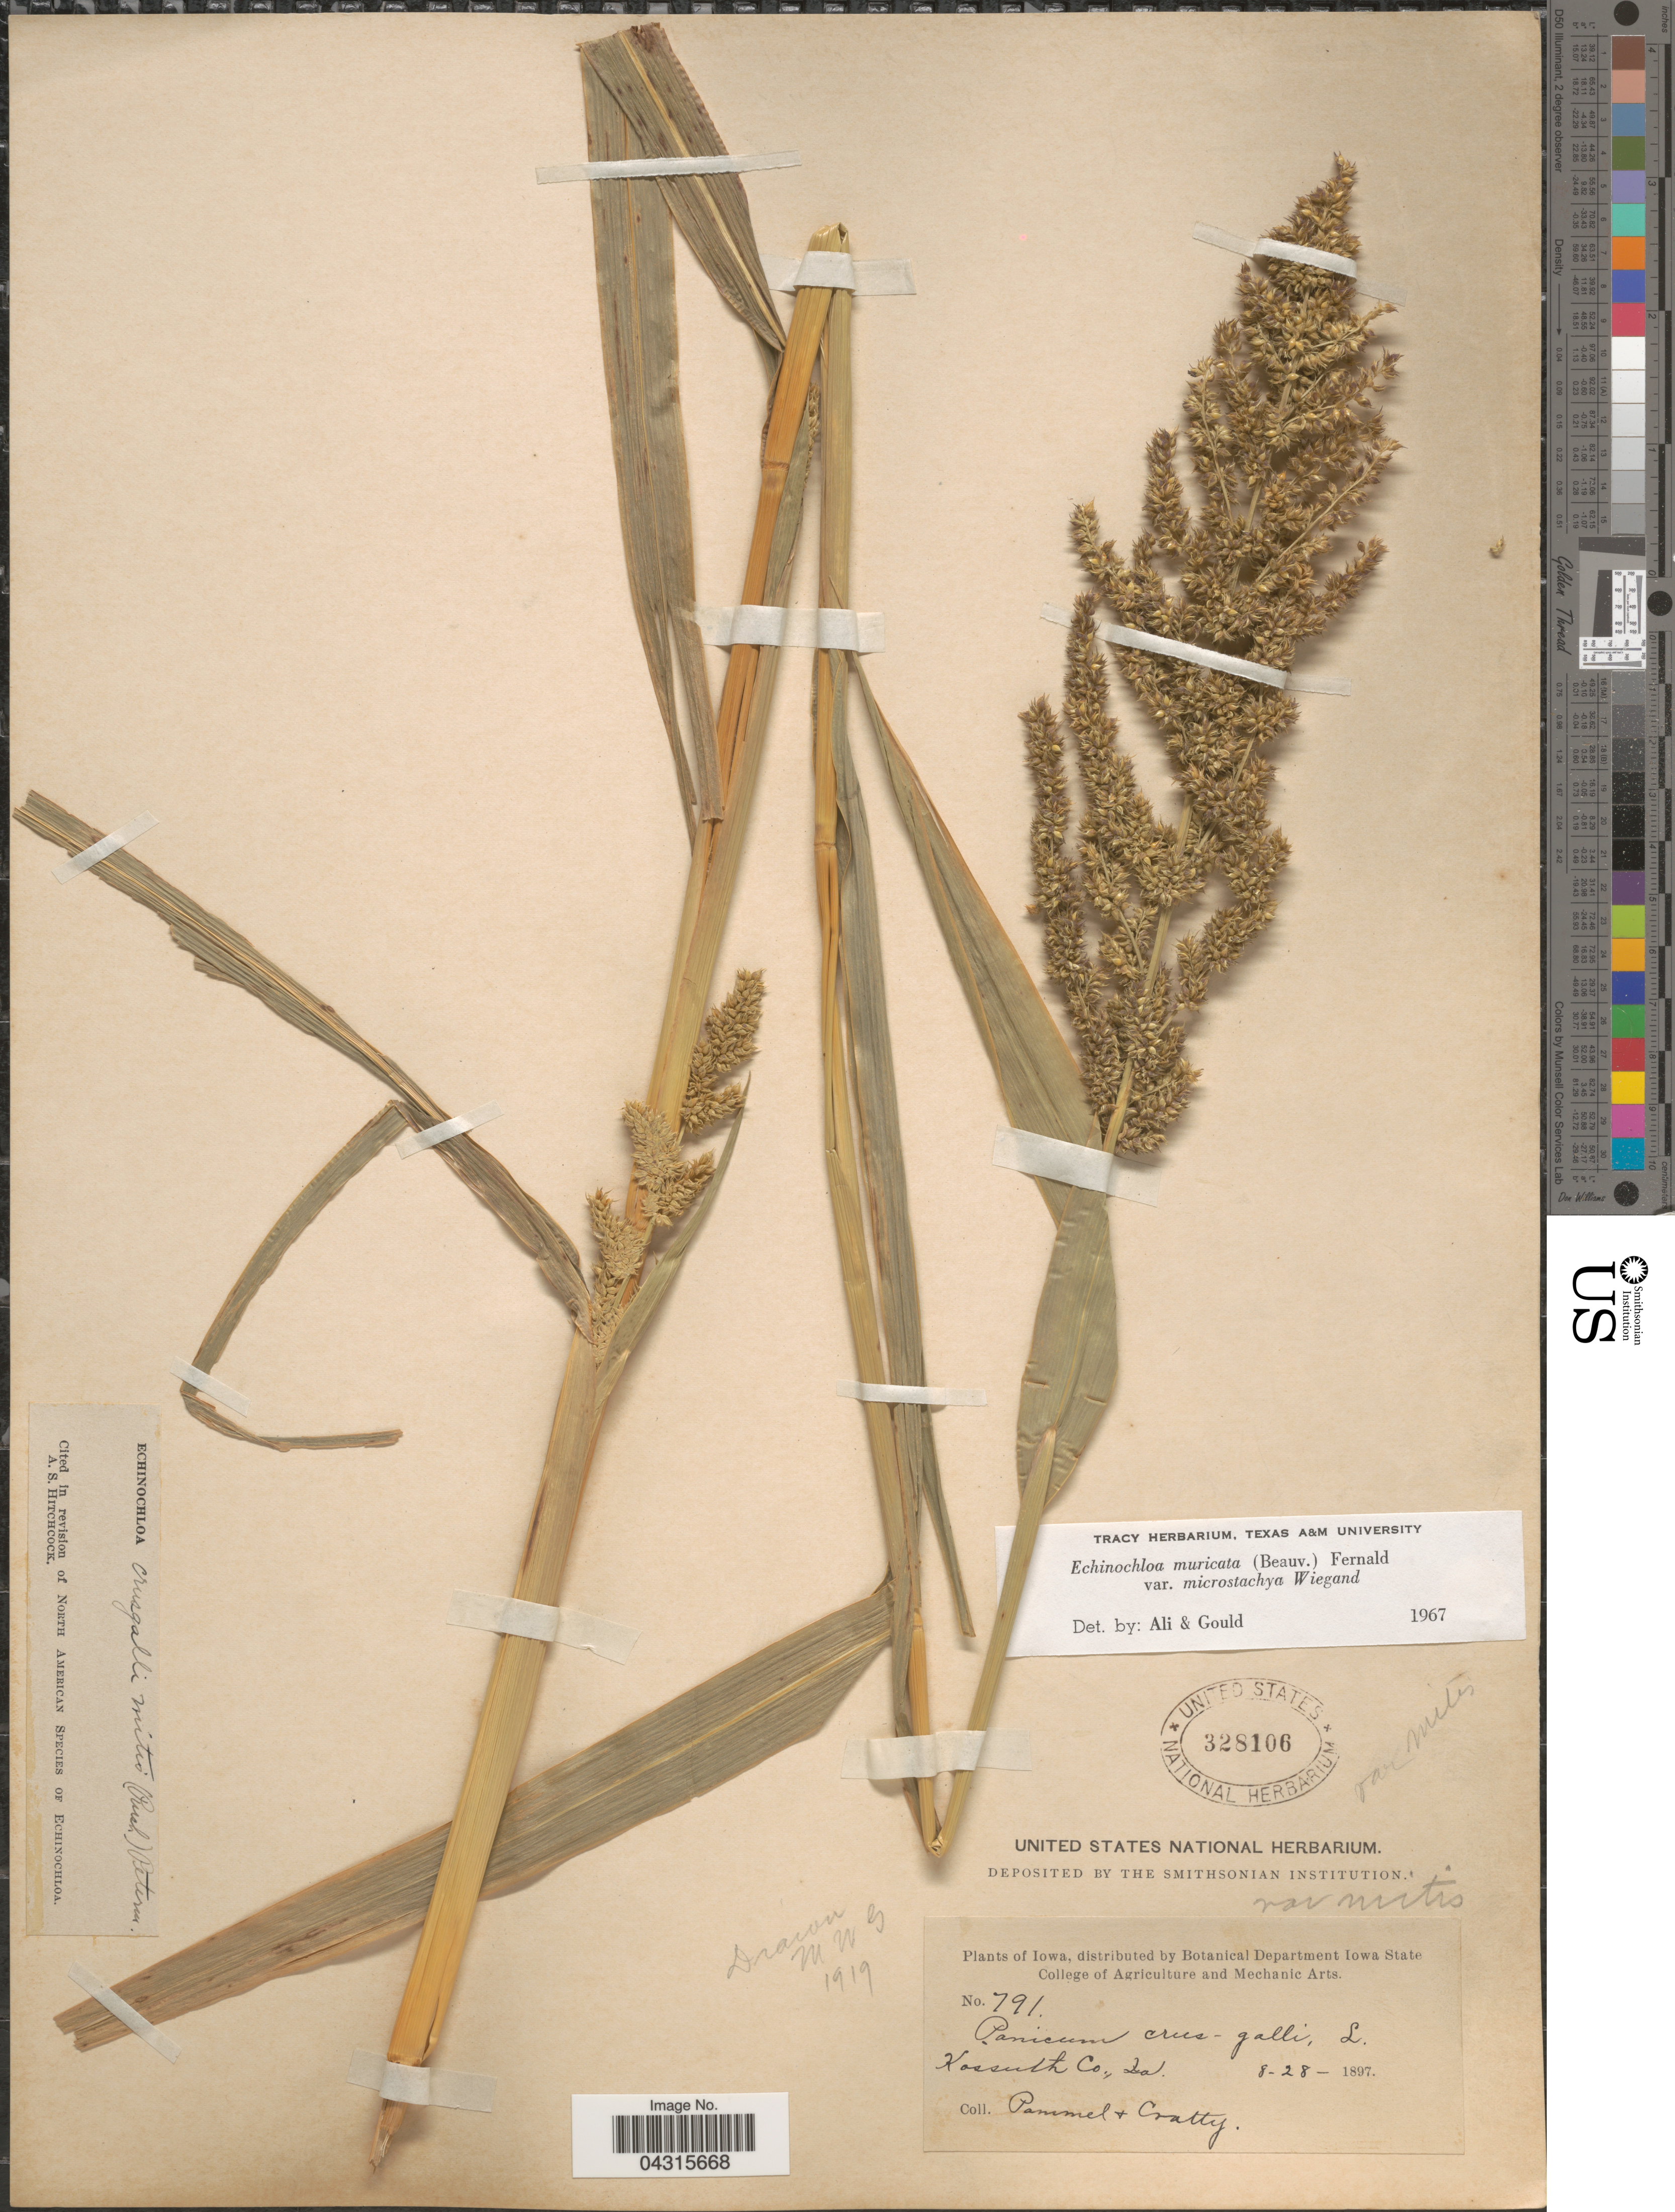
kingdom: Plantae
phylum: Tracheophyta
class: Liliopsida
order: Poales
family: Poaceae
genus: Echinochloa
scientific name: Echinochloa muricata var. microstachya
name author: Wiegand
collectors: -. Pammel & -. Cratty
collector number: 791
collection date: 1897-08-28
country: United States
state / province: Louisiana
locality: Kossuth Co.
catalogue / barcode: US 328106